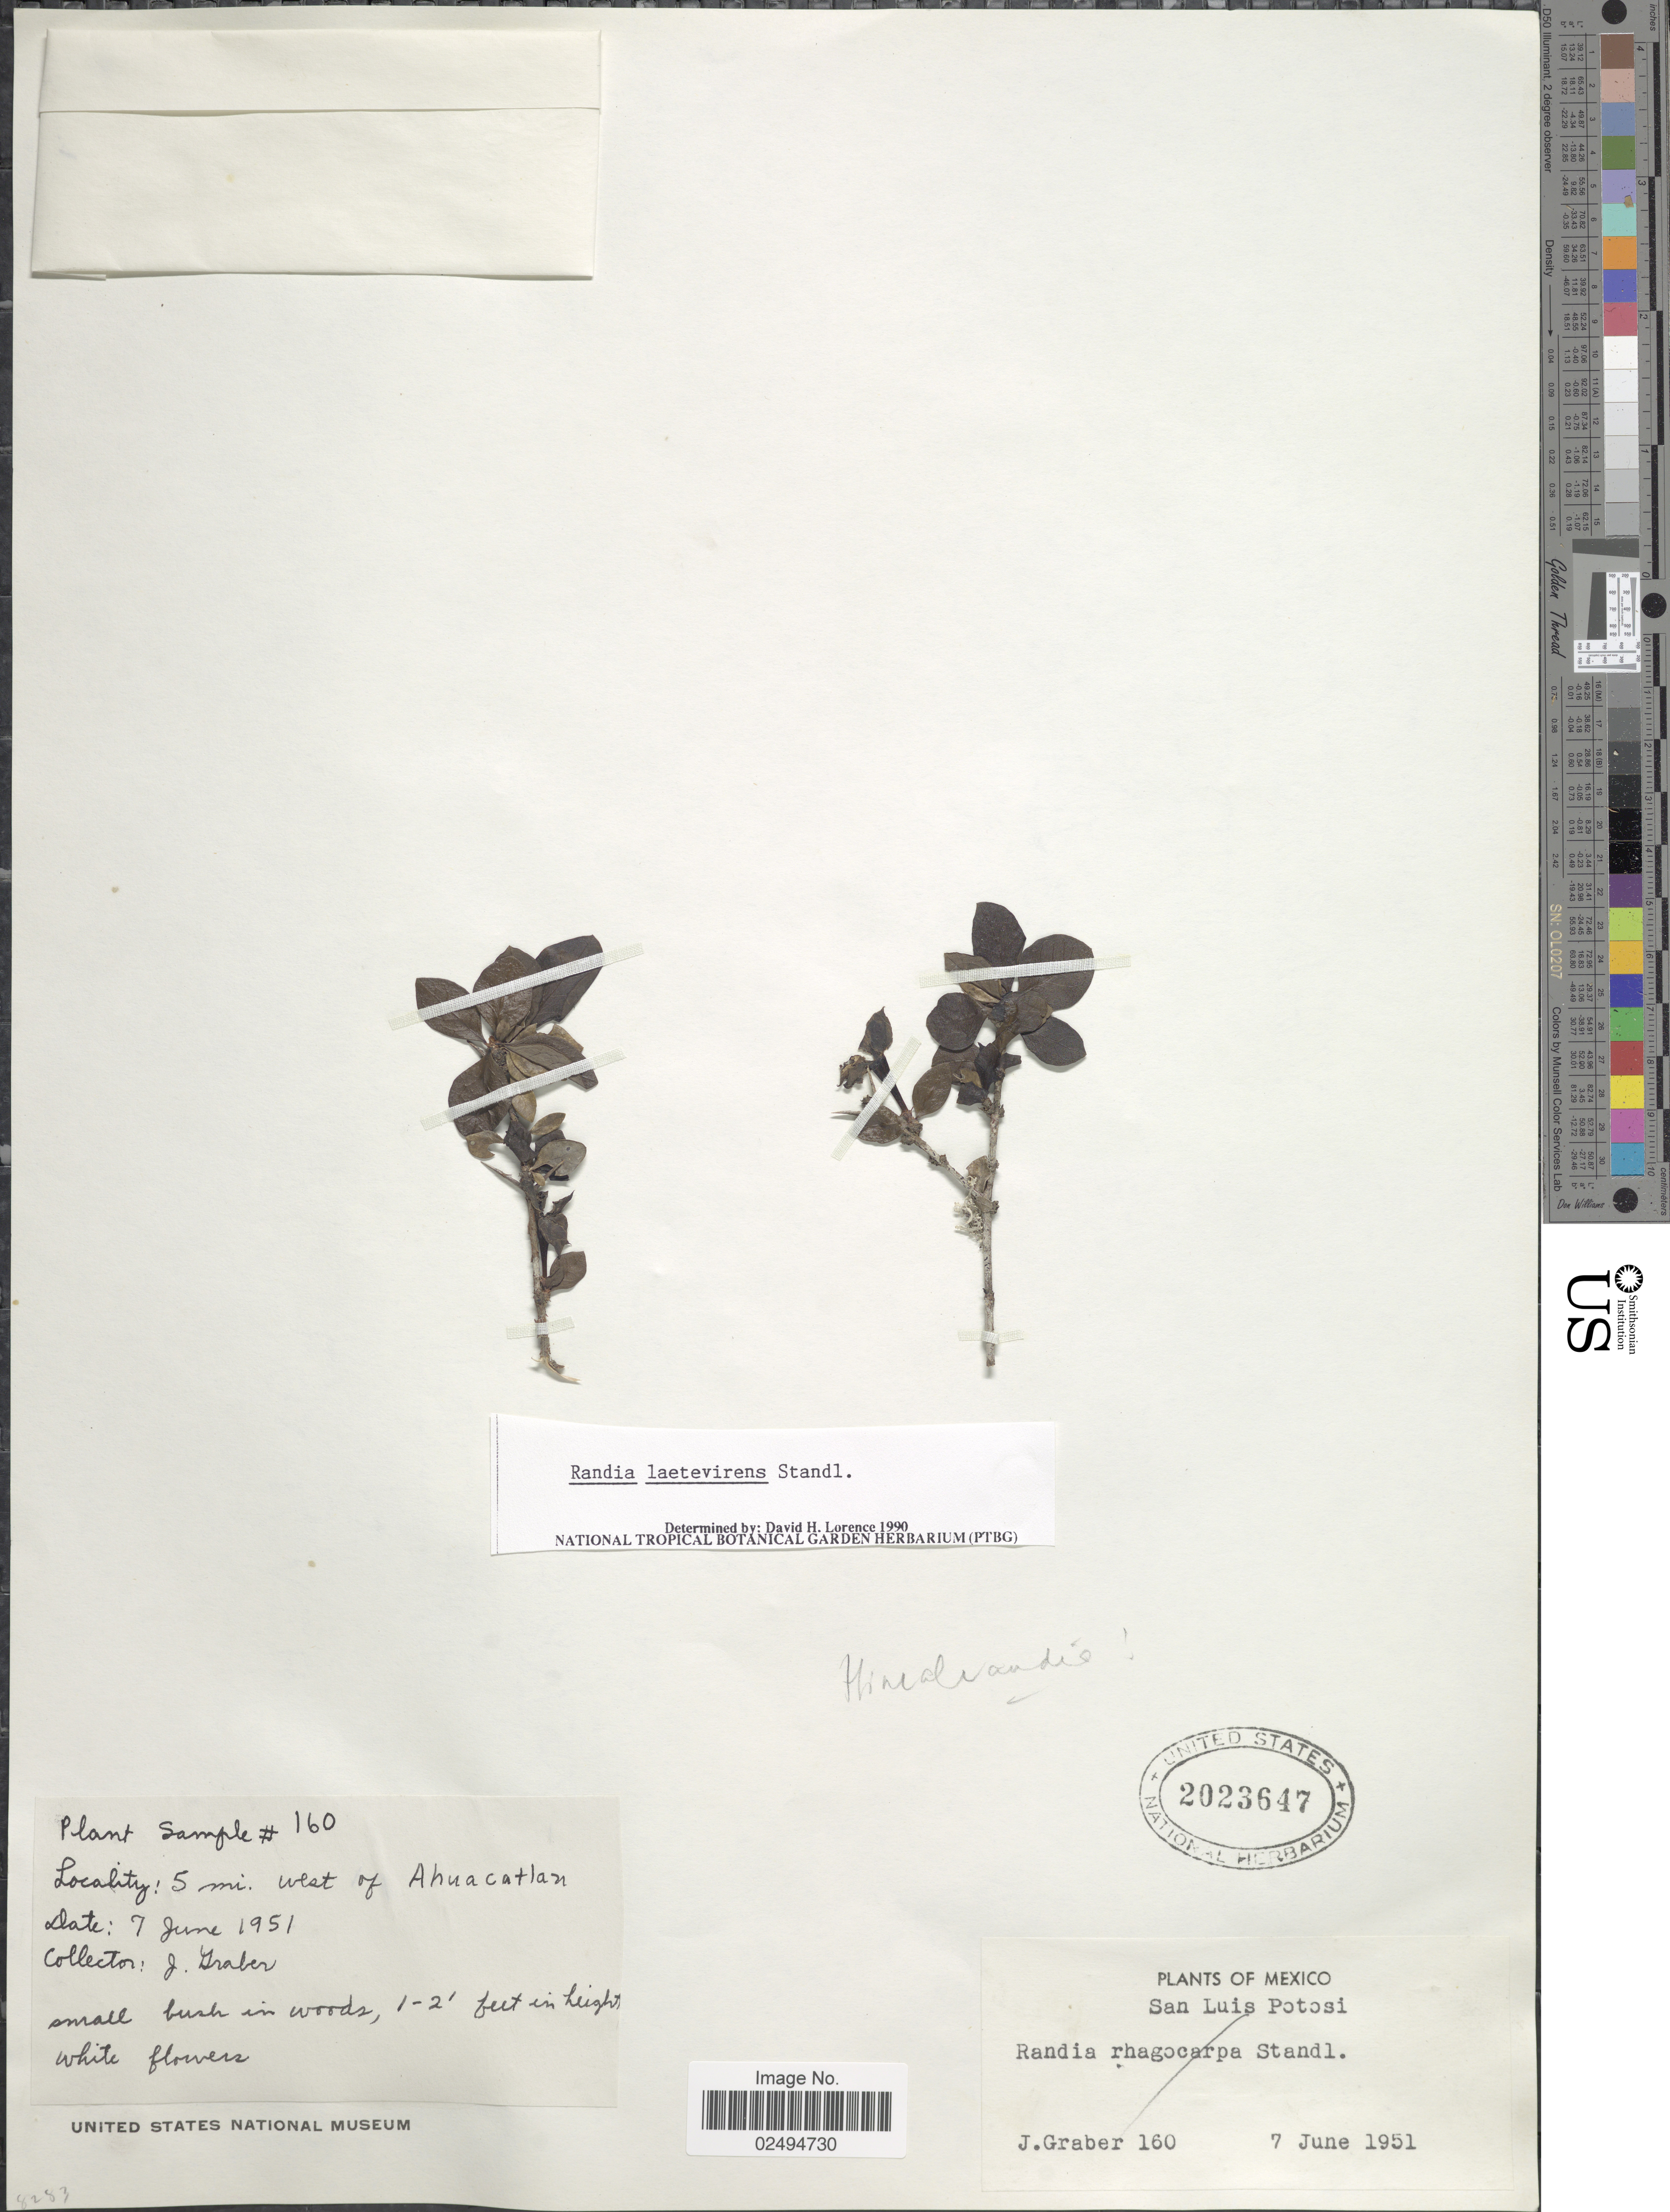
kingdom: Plantae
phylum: Tracheophyta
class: Magnoliopsida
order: Gentianales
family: Rubiaceae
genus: Randia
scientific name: Randia laetevirens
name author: Standl.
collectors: J. Graber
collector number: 160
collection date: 1951-06-07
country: Mexico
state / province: San Luis Potosí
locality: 5 mi. west of Ahuacatlan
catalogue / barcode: US 2023647